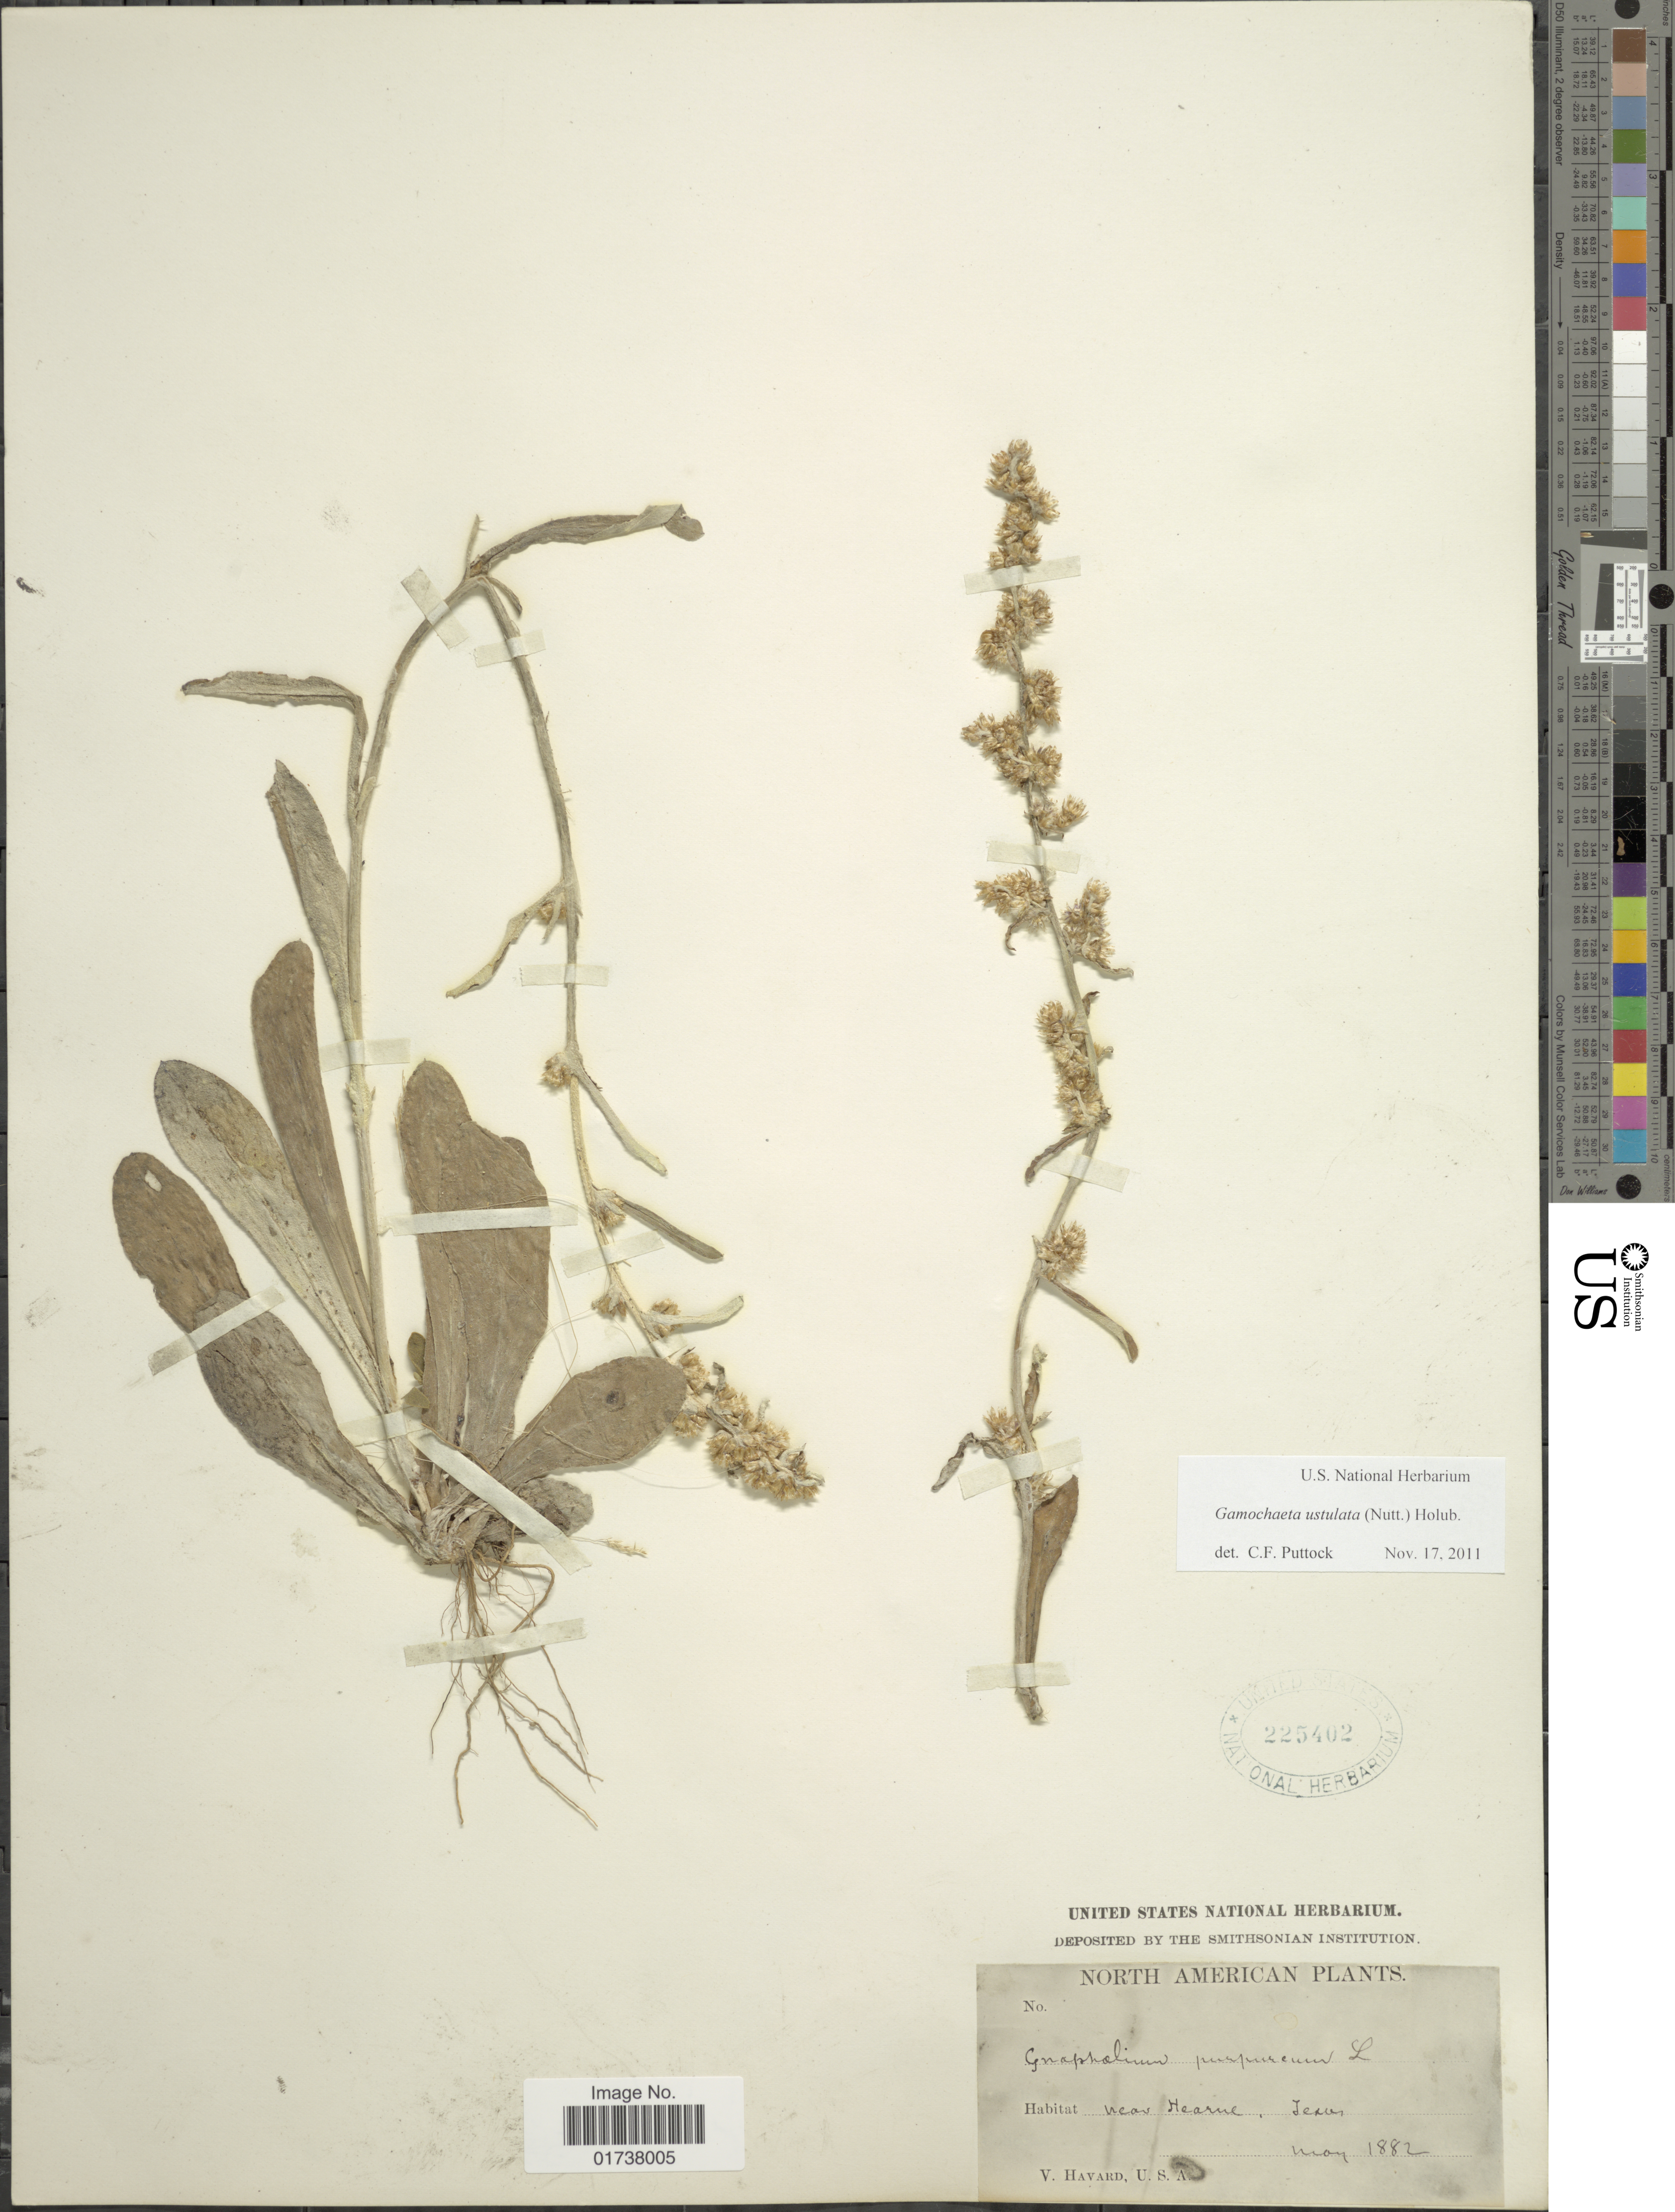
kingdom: Plantae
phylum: Tracheophyta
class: Magnoliopsida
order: Asterales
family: Asteraceae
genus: Gamochaeta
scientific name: Gamochaeta purpurea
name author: (L.) Cabrera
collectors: V. Harvard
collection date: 1882-05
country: United States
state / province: Texas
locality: Near Mearne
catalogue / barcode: US 225402